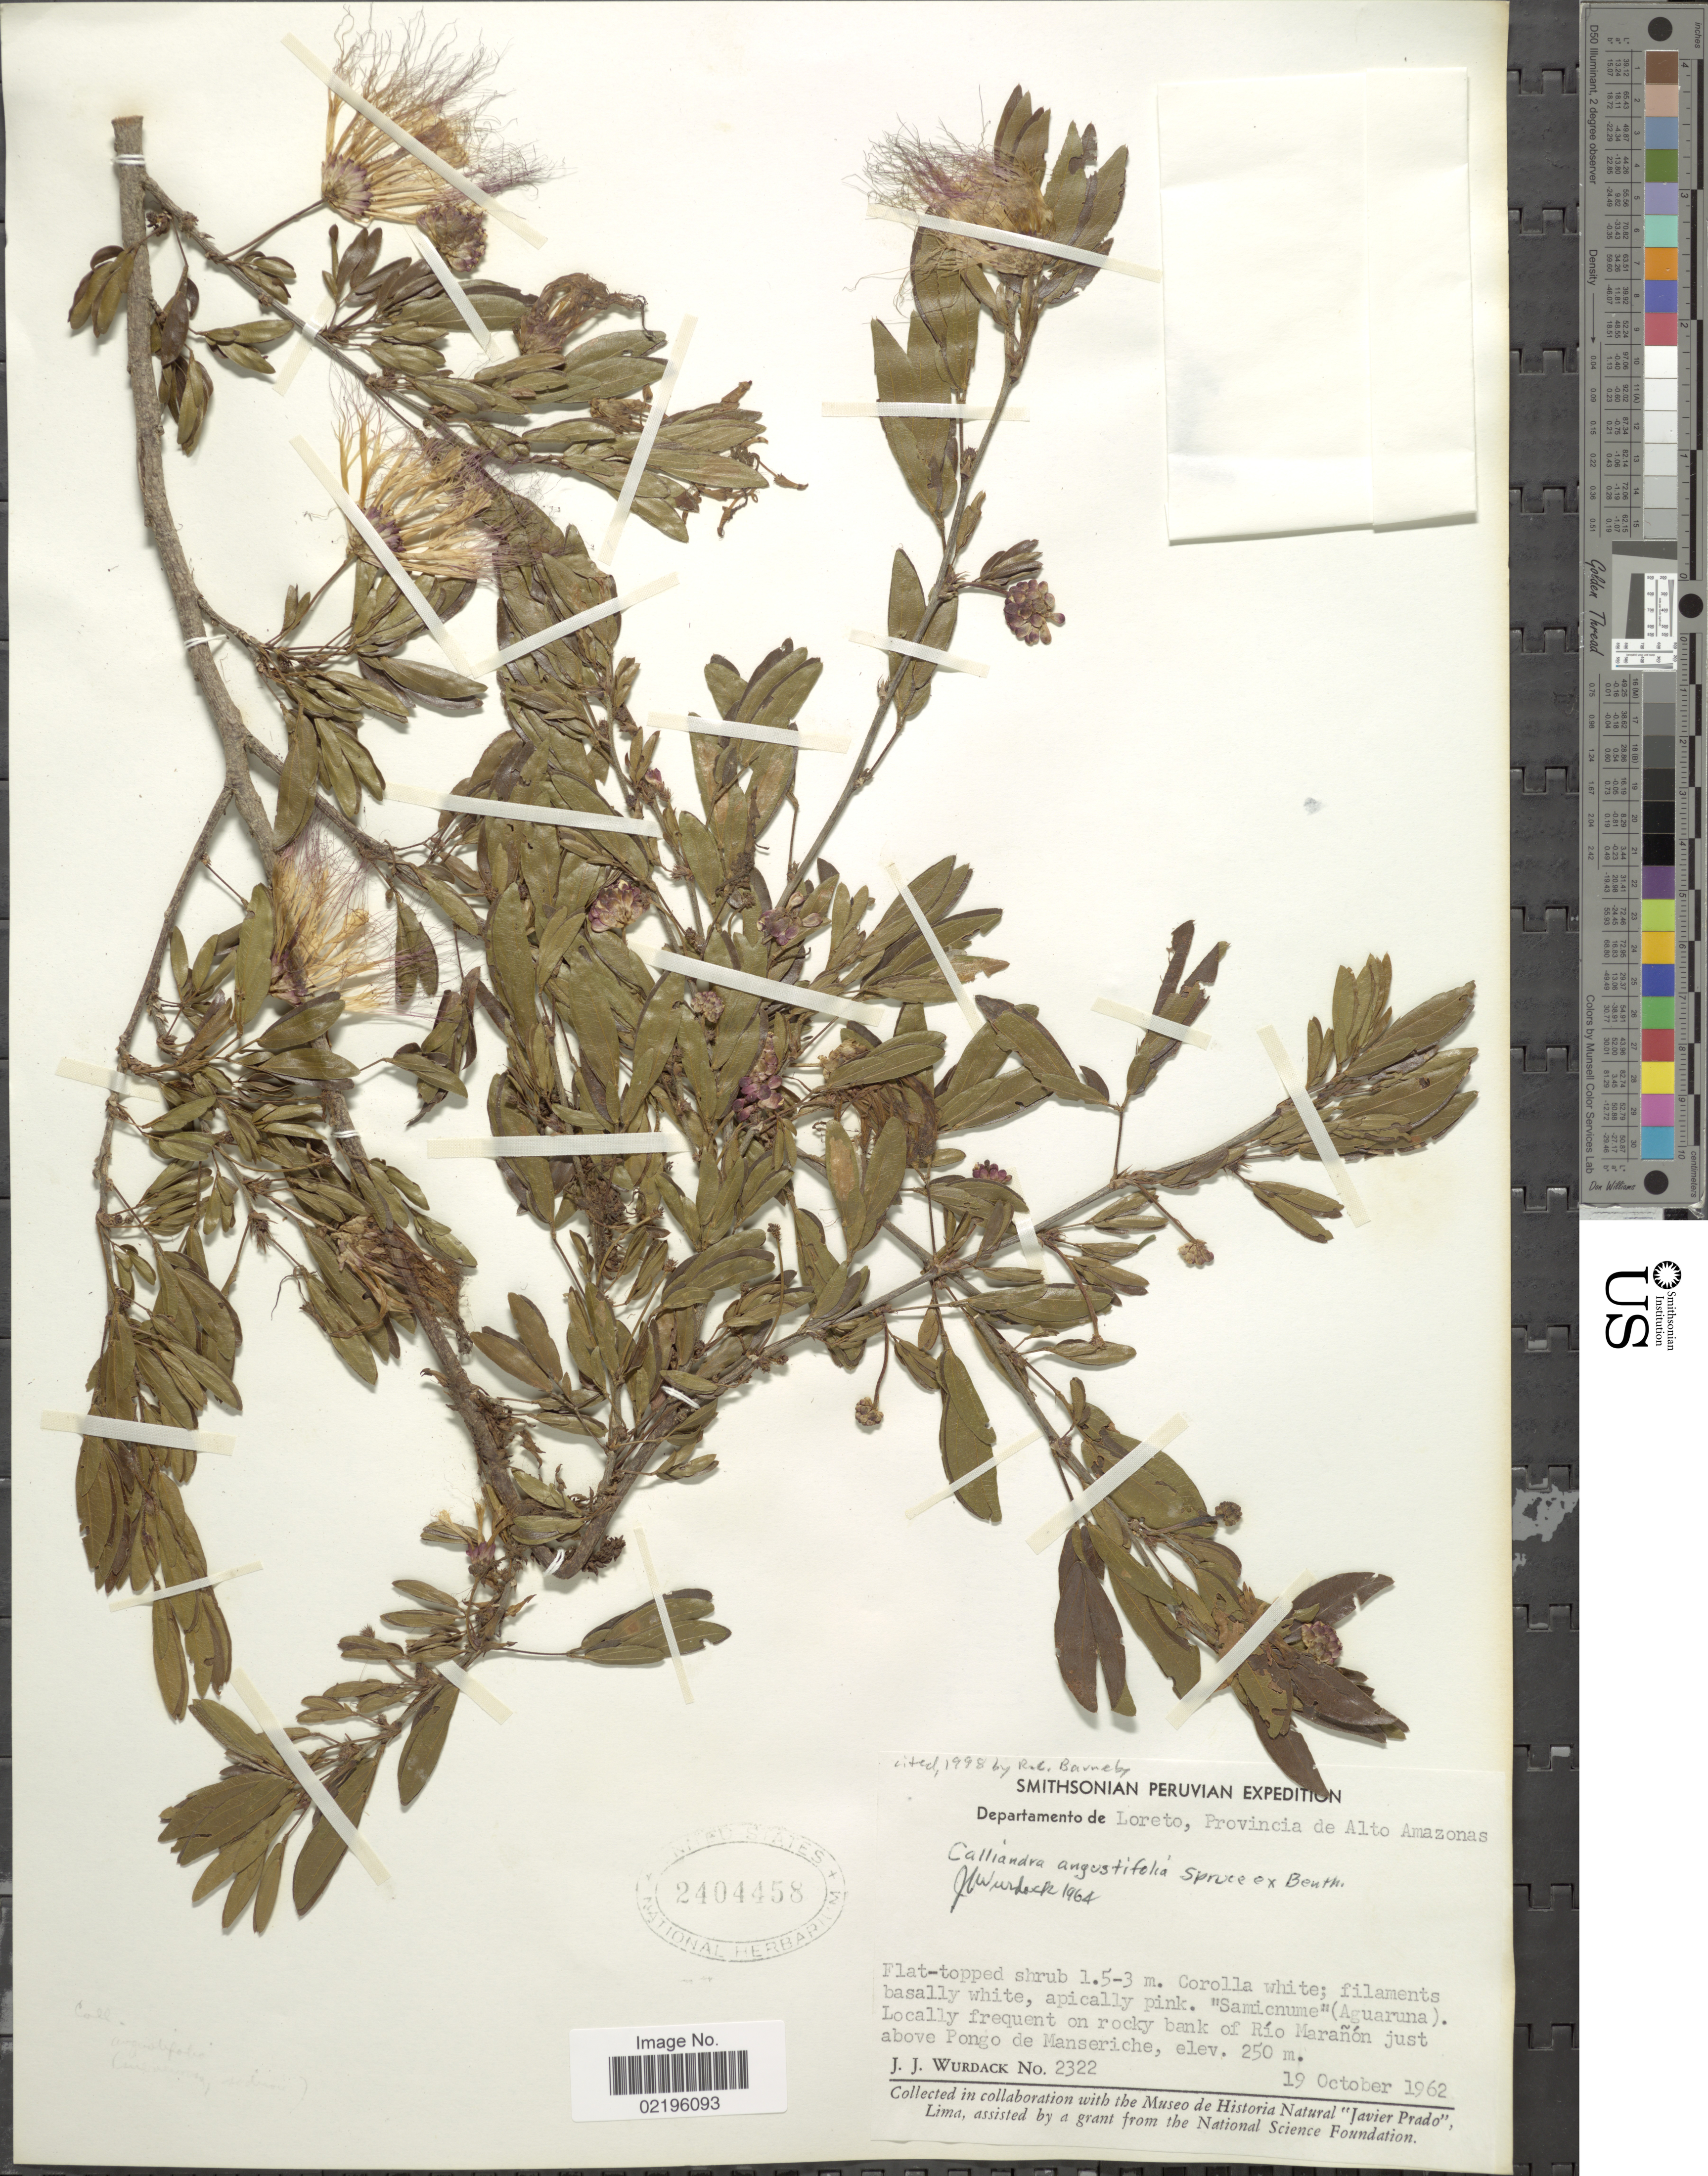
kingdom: Plantae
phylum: Tracheophyta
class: Magnoliopsida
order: Fabales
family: Fabaceae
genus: Calliandra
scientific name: Calliandra angustifolia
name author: Spruce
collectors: J. J. Wurdack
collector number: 2322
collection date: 1962-10-19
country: Peru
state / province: Loreto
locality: Departamento de Loreto, Provincia de Alto Amazonas. Locally frequent on rocky bank of Rio Maranon just above Pongo de Manseriche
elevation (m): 250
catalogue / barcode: US 2404458